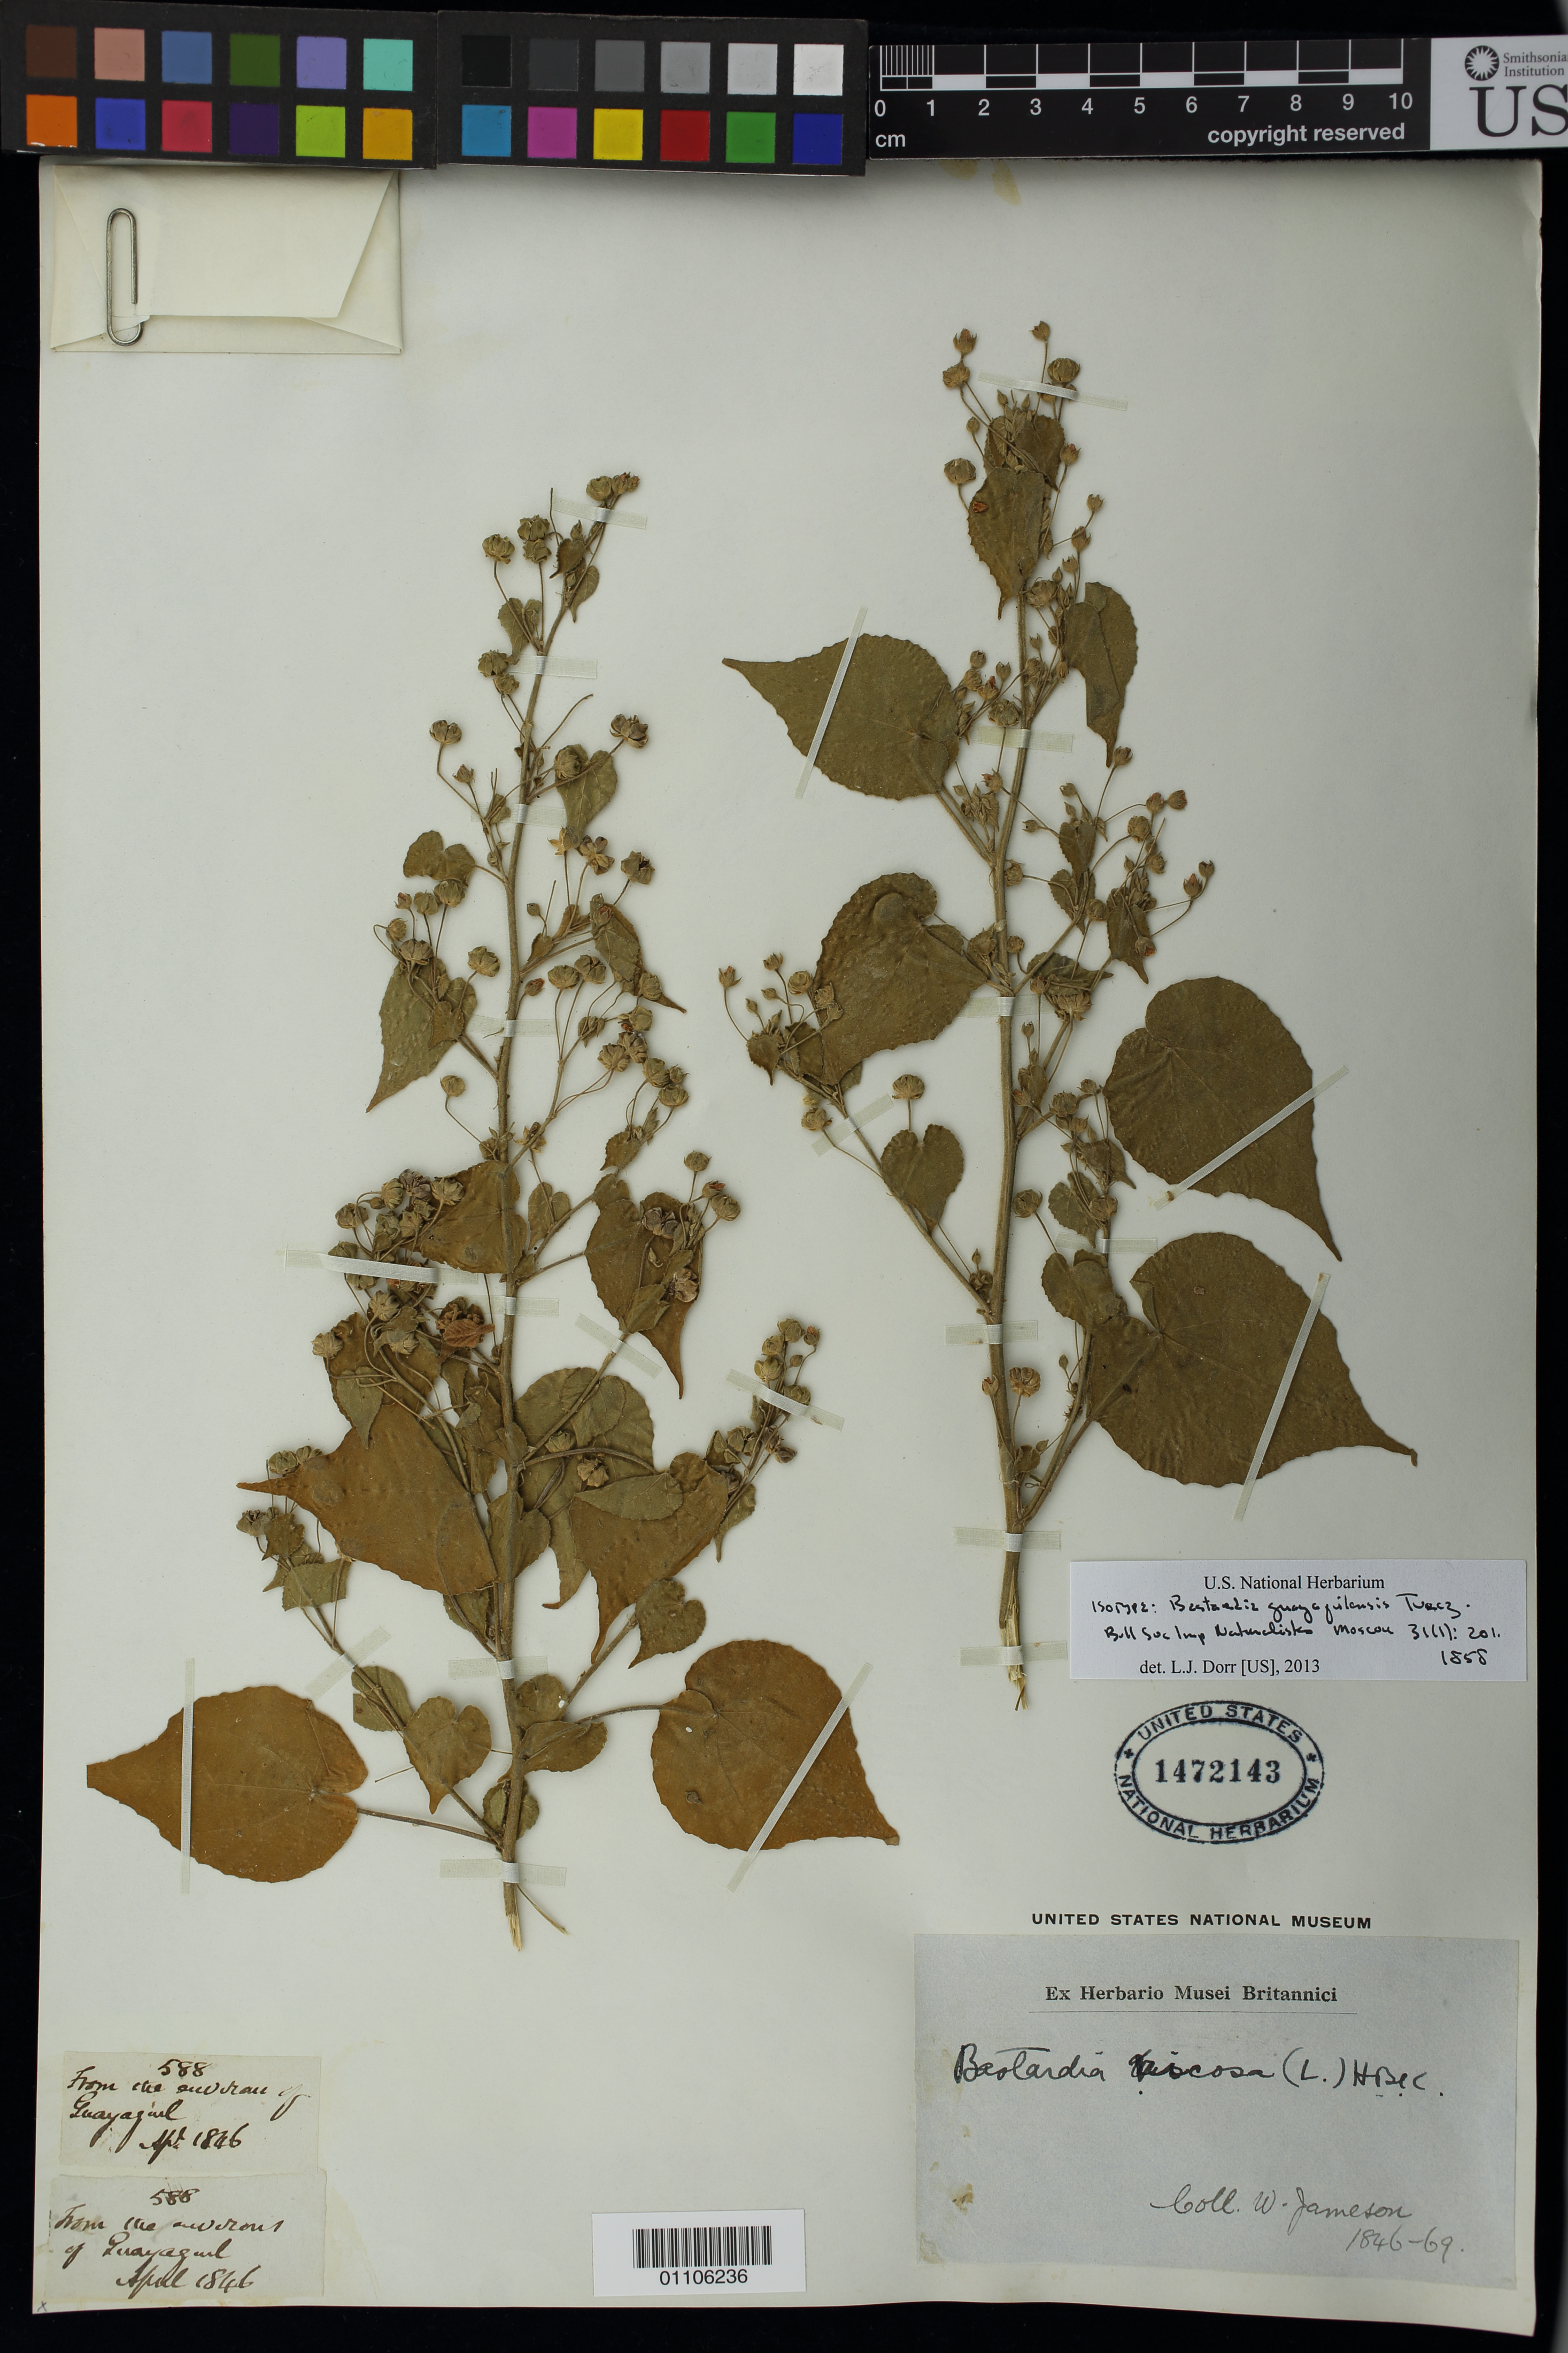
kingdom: Plantae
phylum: Tracheophyta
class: Magnoliopsida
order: Malvales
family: Malvaceae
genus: Bastardia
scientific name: Bastardia guayaquilensis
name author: Turcz.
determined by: Dorr, L. J., (BOT), Smithsonian Institution - National Museum of Natural History (UNITED STATES)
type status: Isotype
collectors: W. Jameson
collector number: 588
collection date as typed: Apr 1846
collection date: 1846-04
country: Ecuador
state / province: Guayas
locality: Guayaquil.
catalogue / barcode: US 1472143